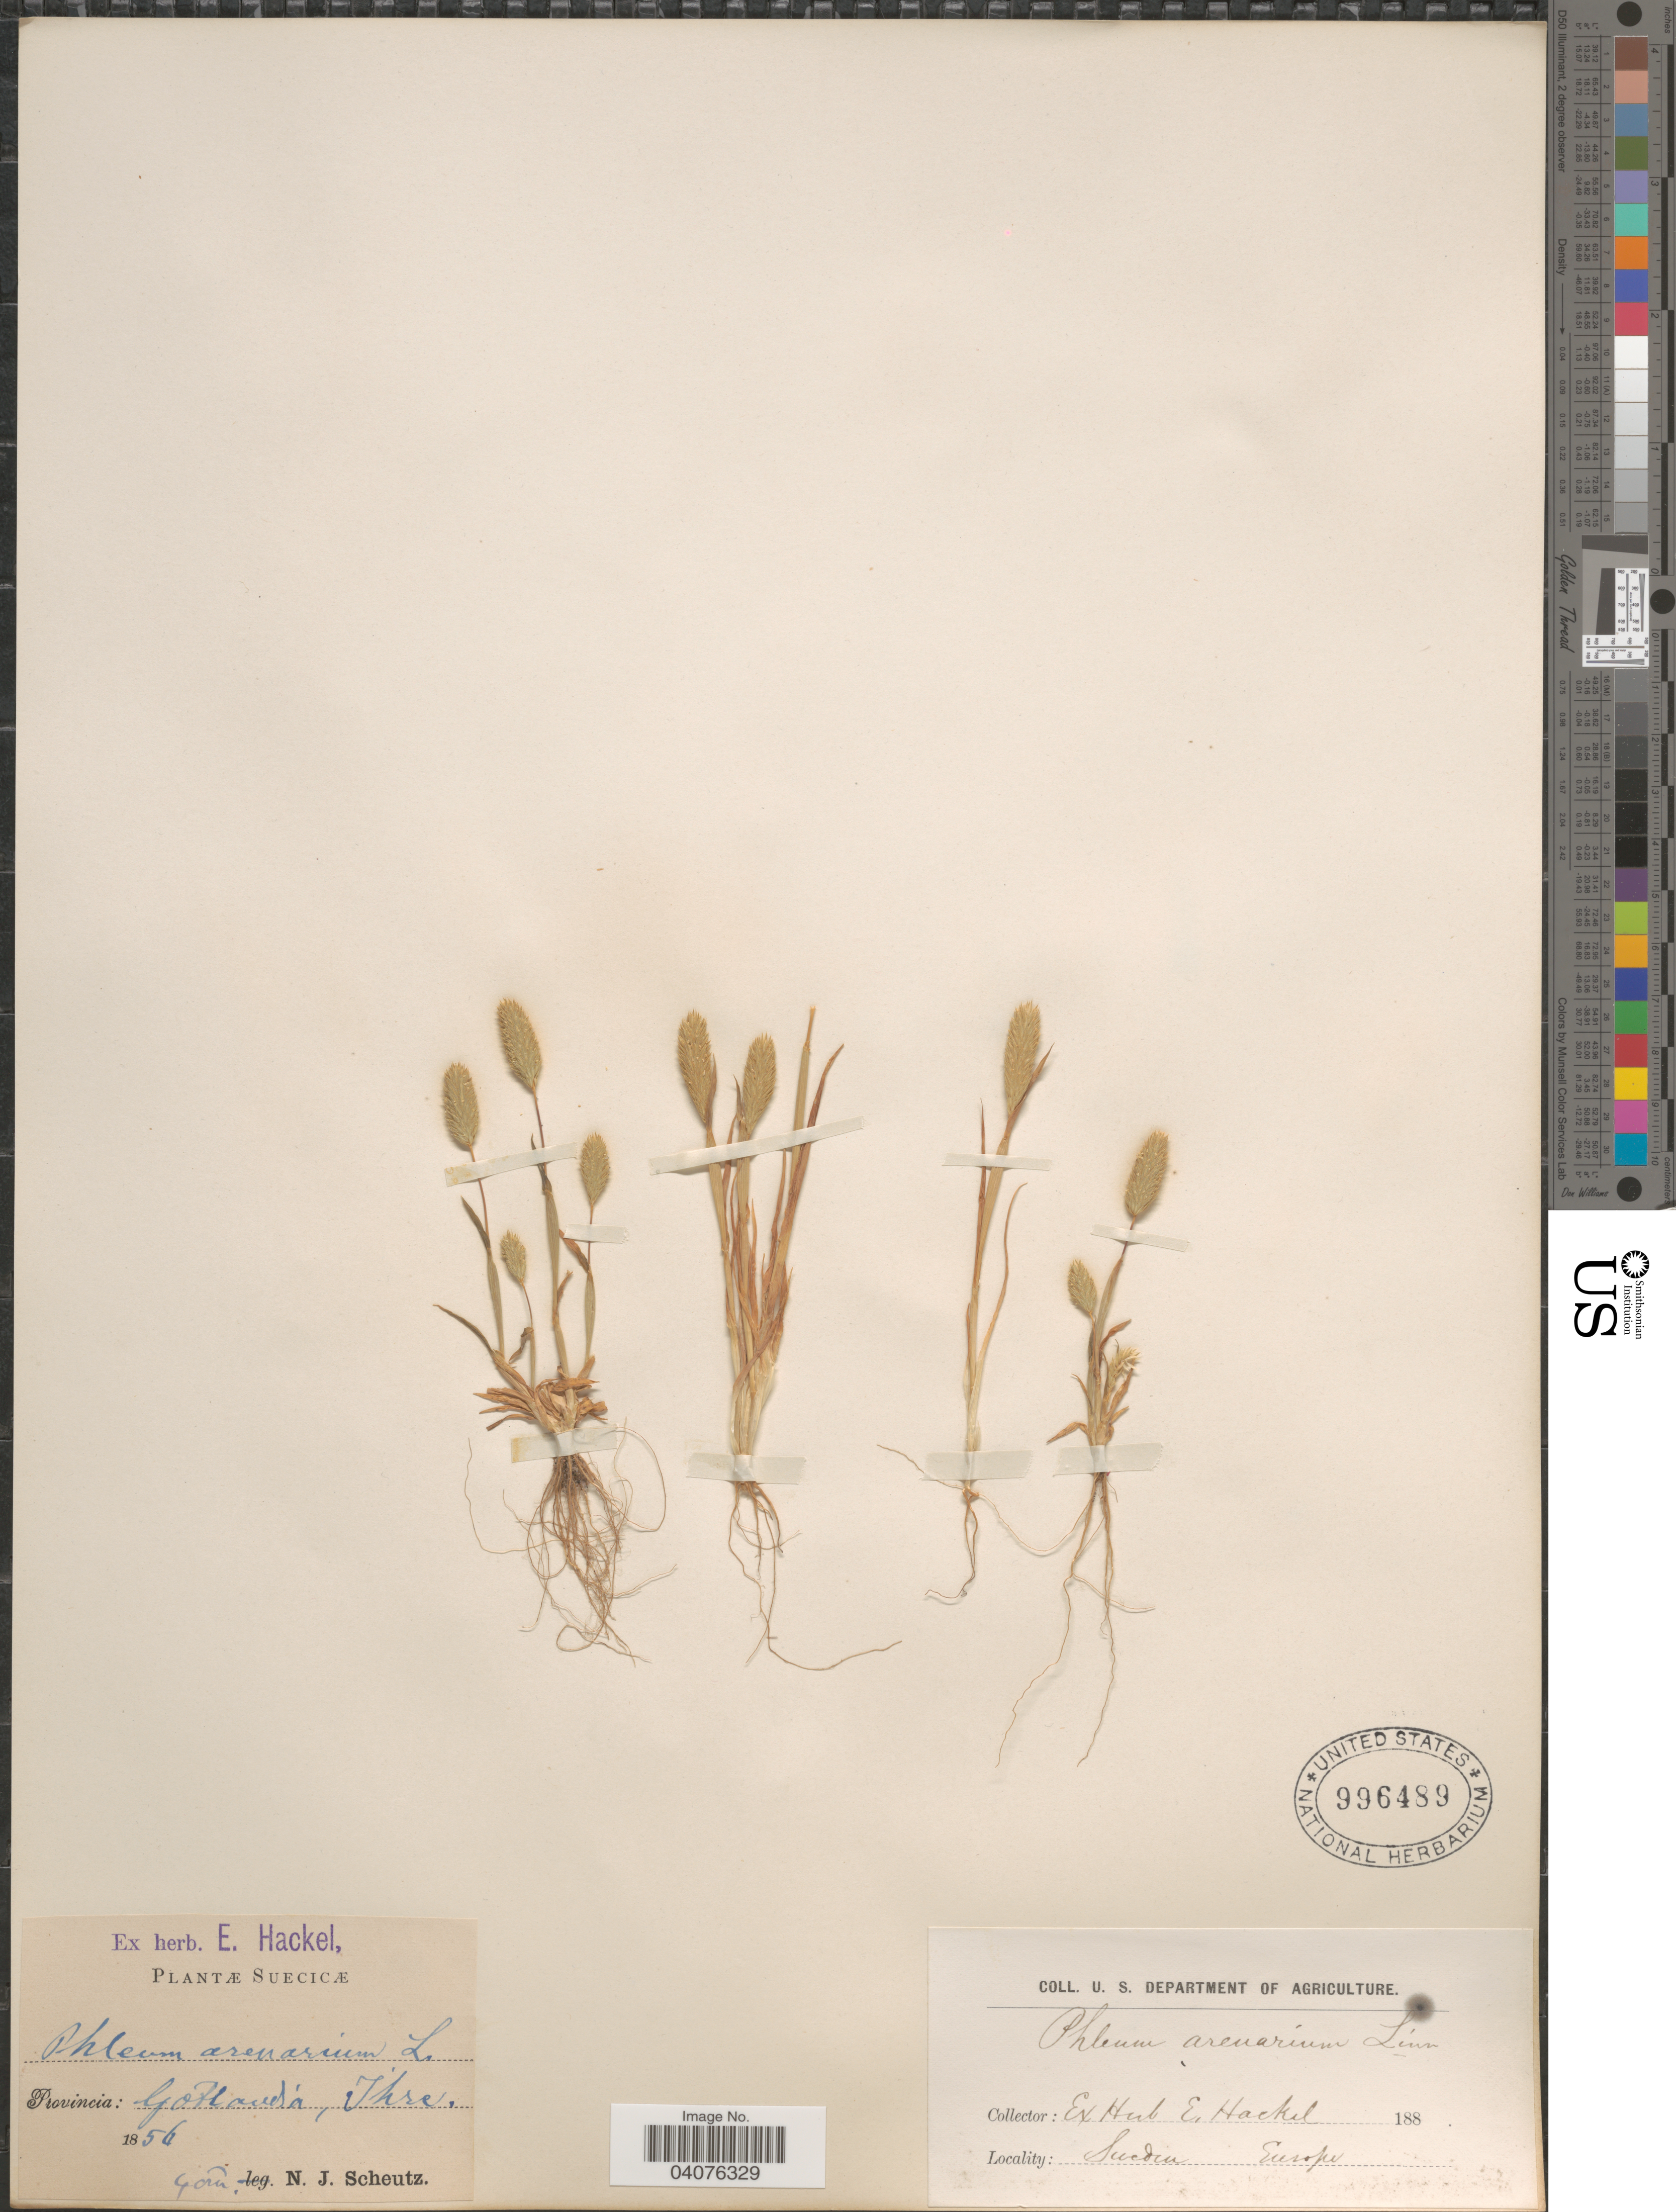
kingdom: Plantae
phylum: Tracheophyta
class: Liliopsida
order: Poales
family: Poaceae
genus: Phleum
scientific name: Phleum arenarium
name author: L.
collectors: ex herb. E. Hackel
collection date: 1856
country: Sweden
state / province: Gotland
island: Gotland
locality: Suecicæ. Gotlandia, Ihre.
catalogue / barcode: US 996489